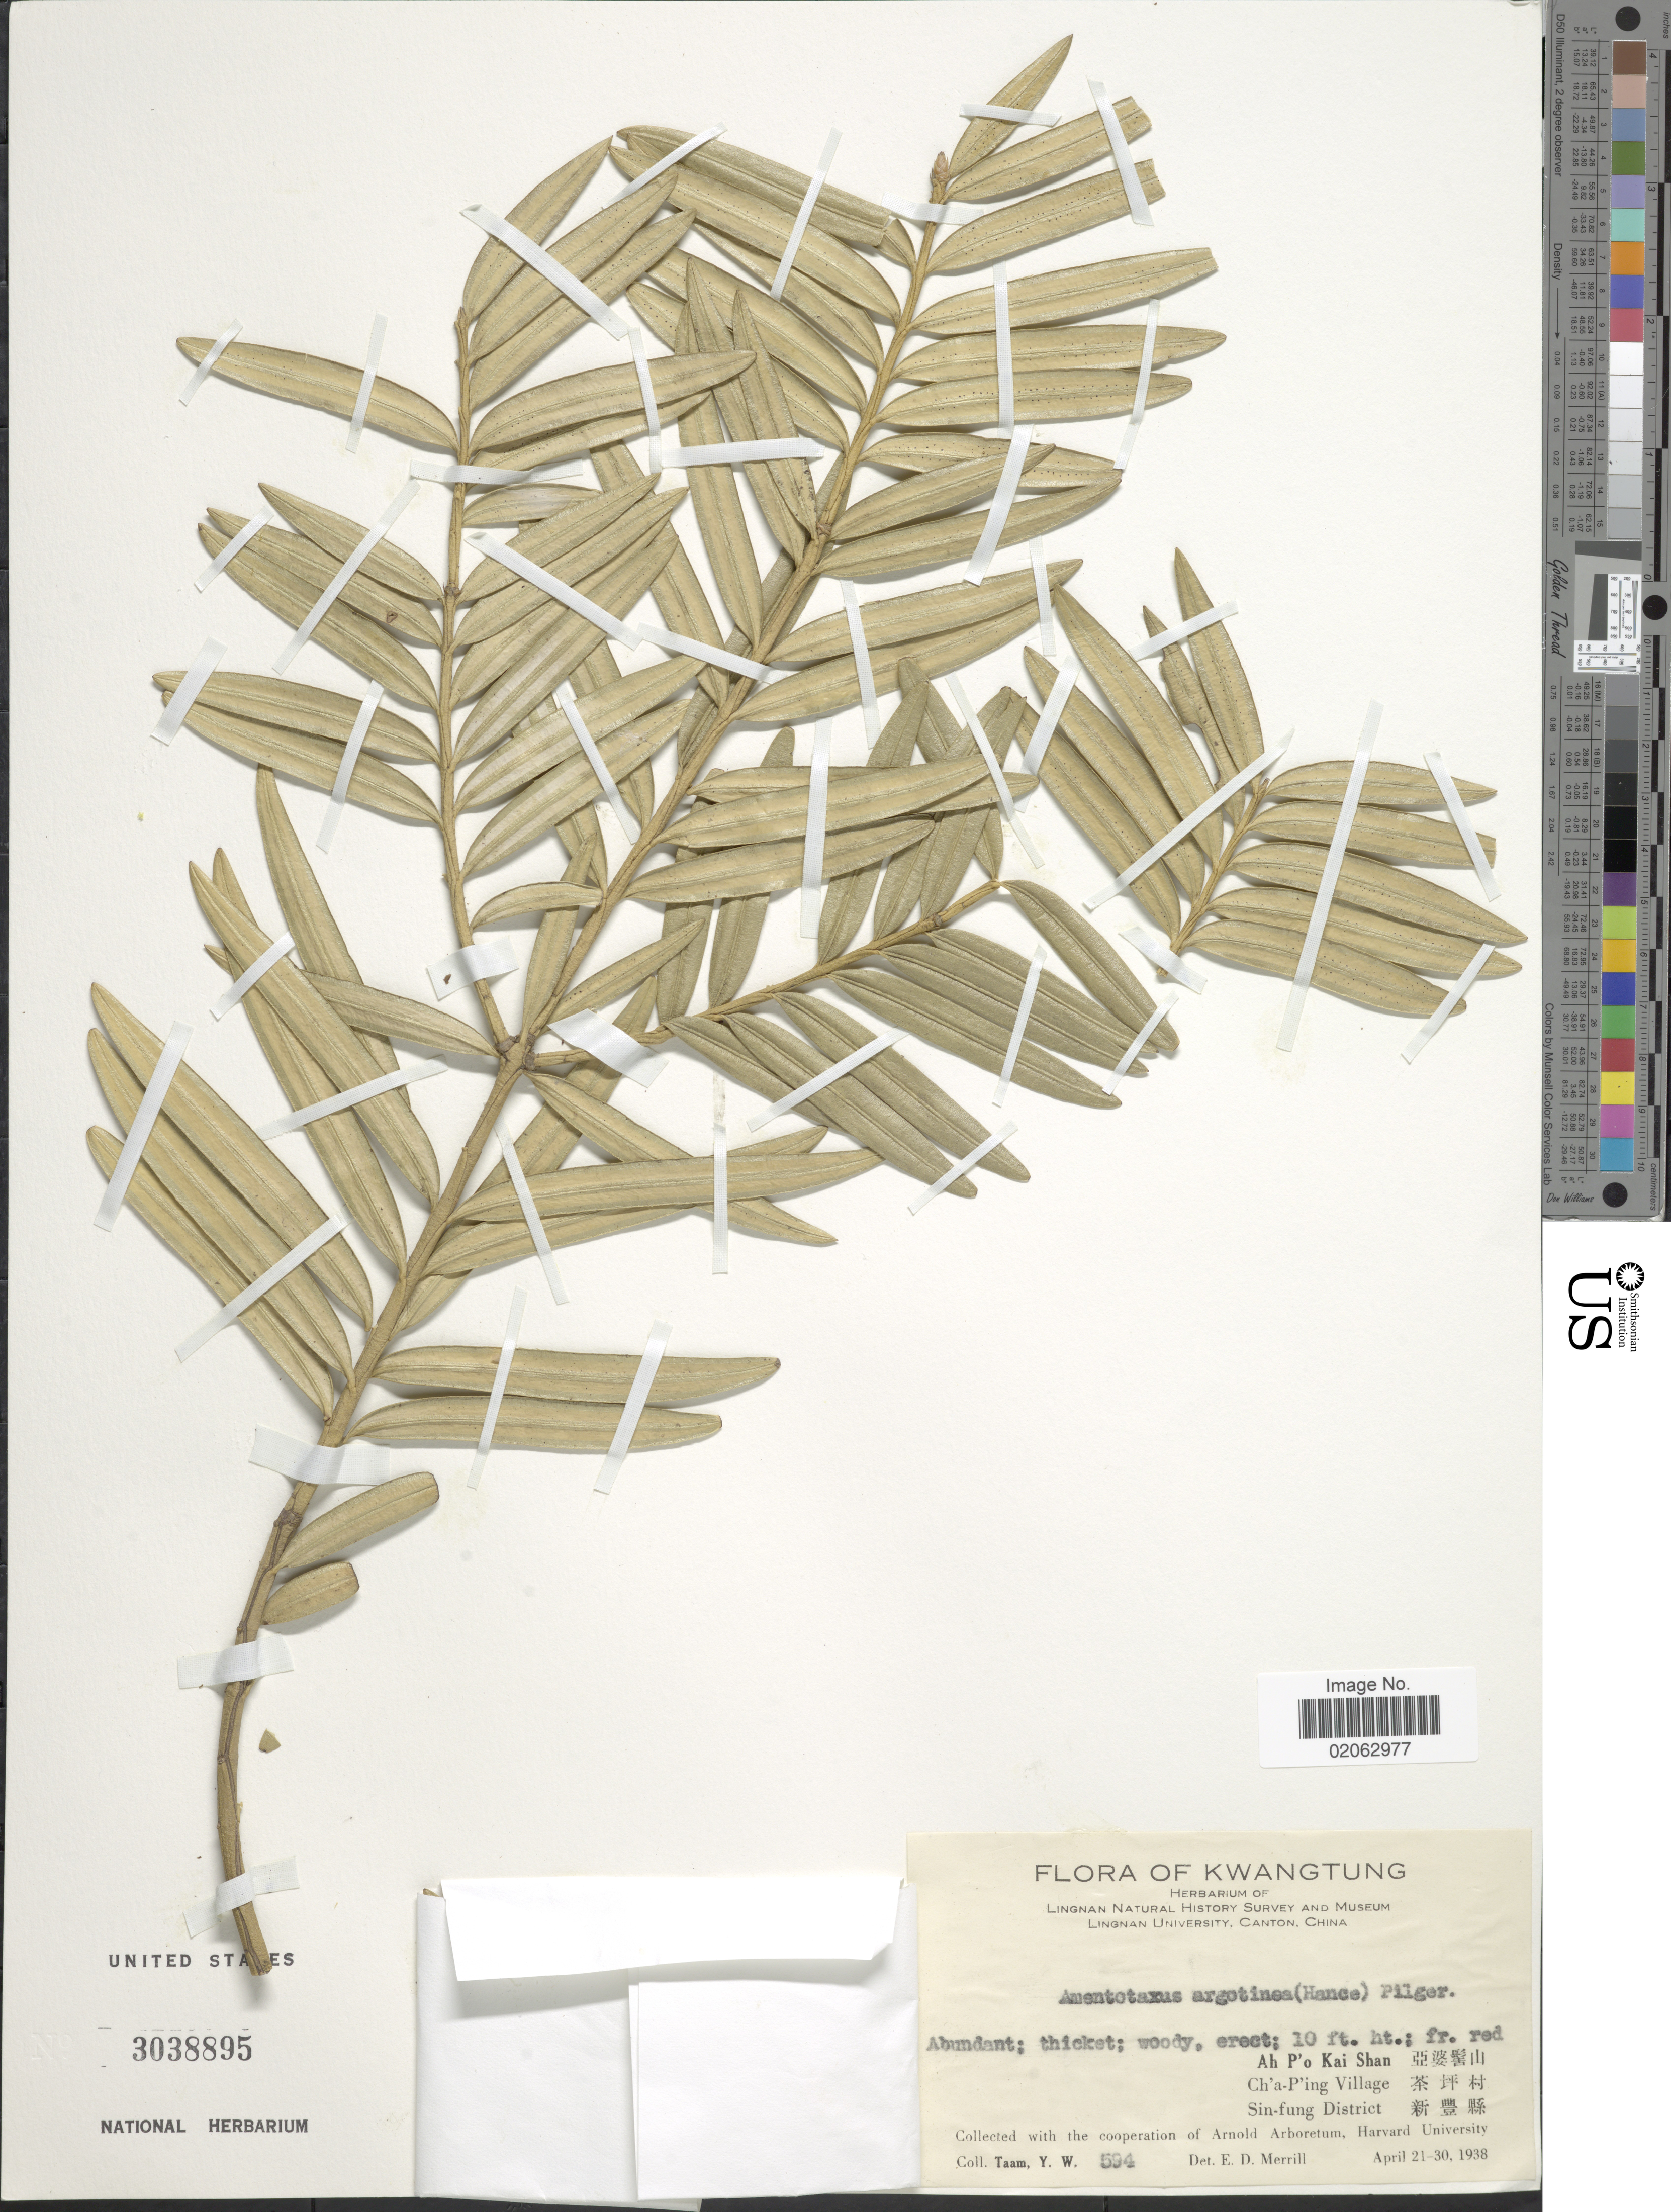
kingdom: Plantae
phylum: Tracheophyta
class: Pinopsida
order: Pinales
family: Taxaceae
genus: Amentotaxus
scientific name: Amentotaxus argotaenia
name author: (Hance) Pilg.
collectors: Y. W. Taam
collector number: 594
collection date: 1938-04-21/1938-04-30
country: China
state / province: Guangdong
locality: Kwangtung, ah P'o Kai Shan, Ch'a-P'ing Village, Sin-fung District.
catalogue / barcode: US 3038895